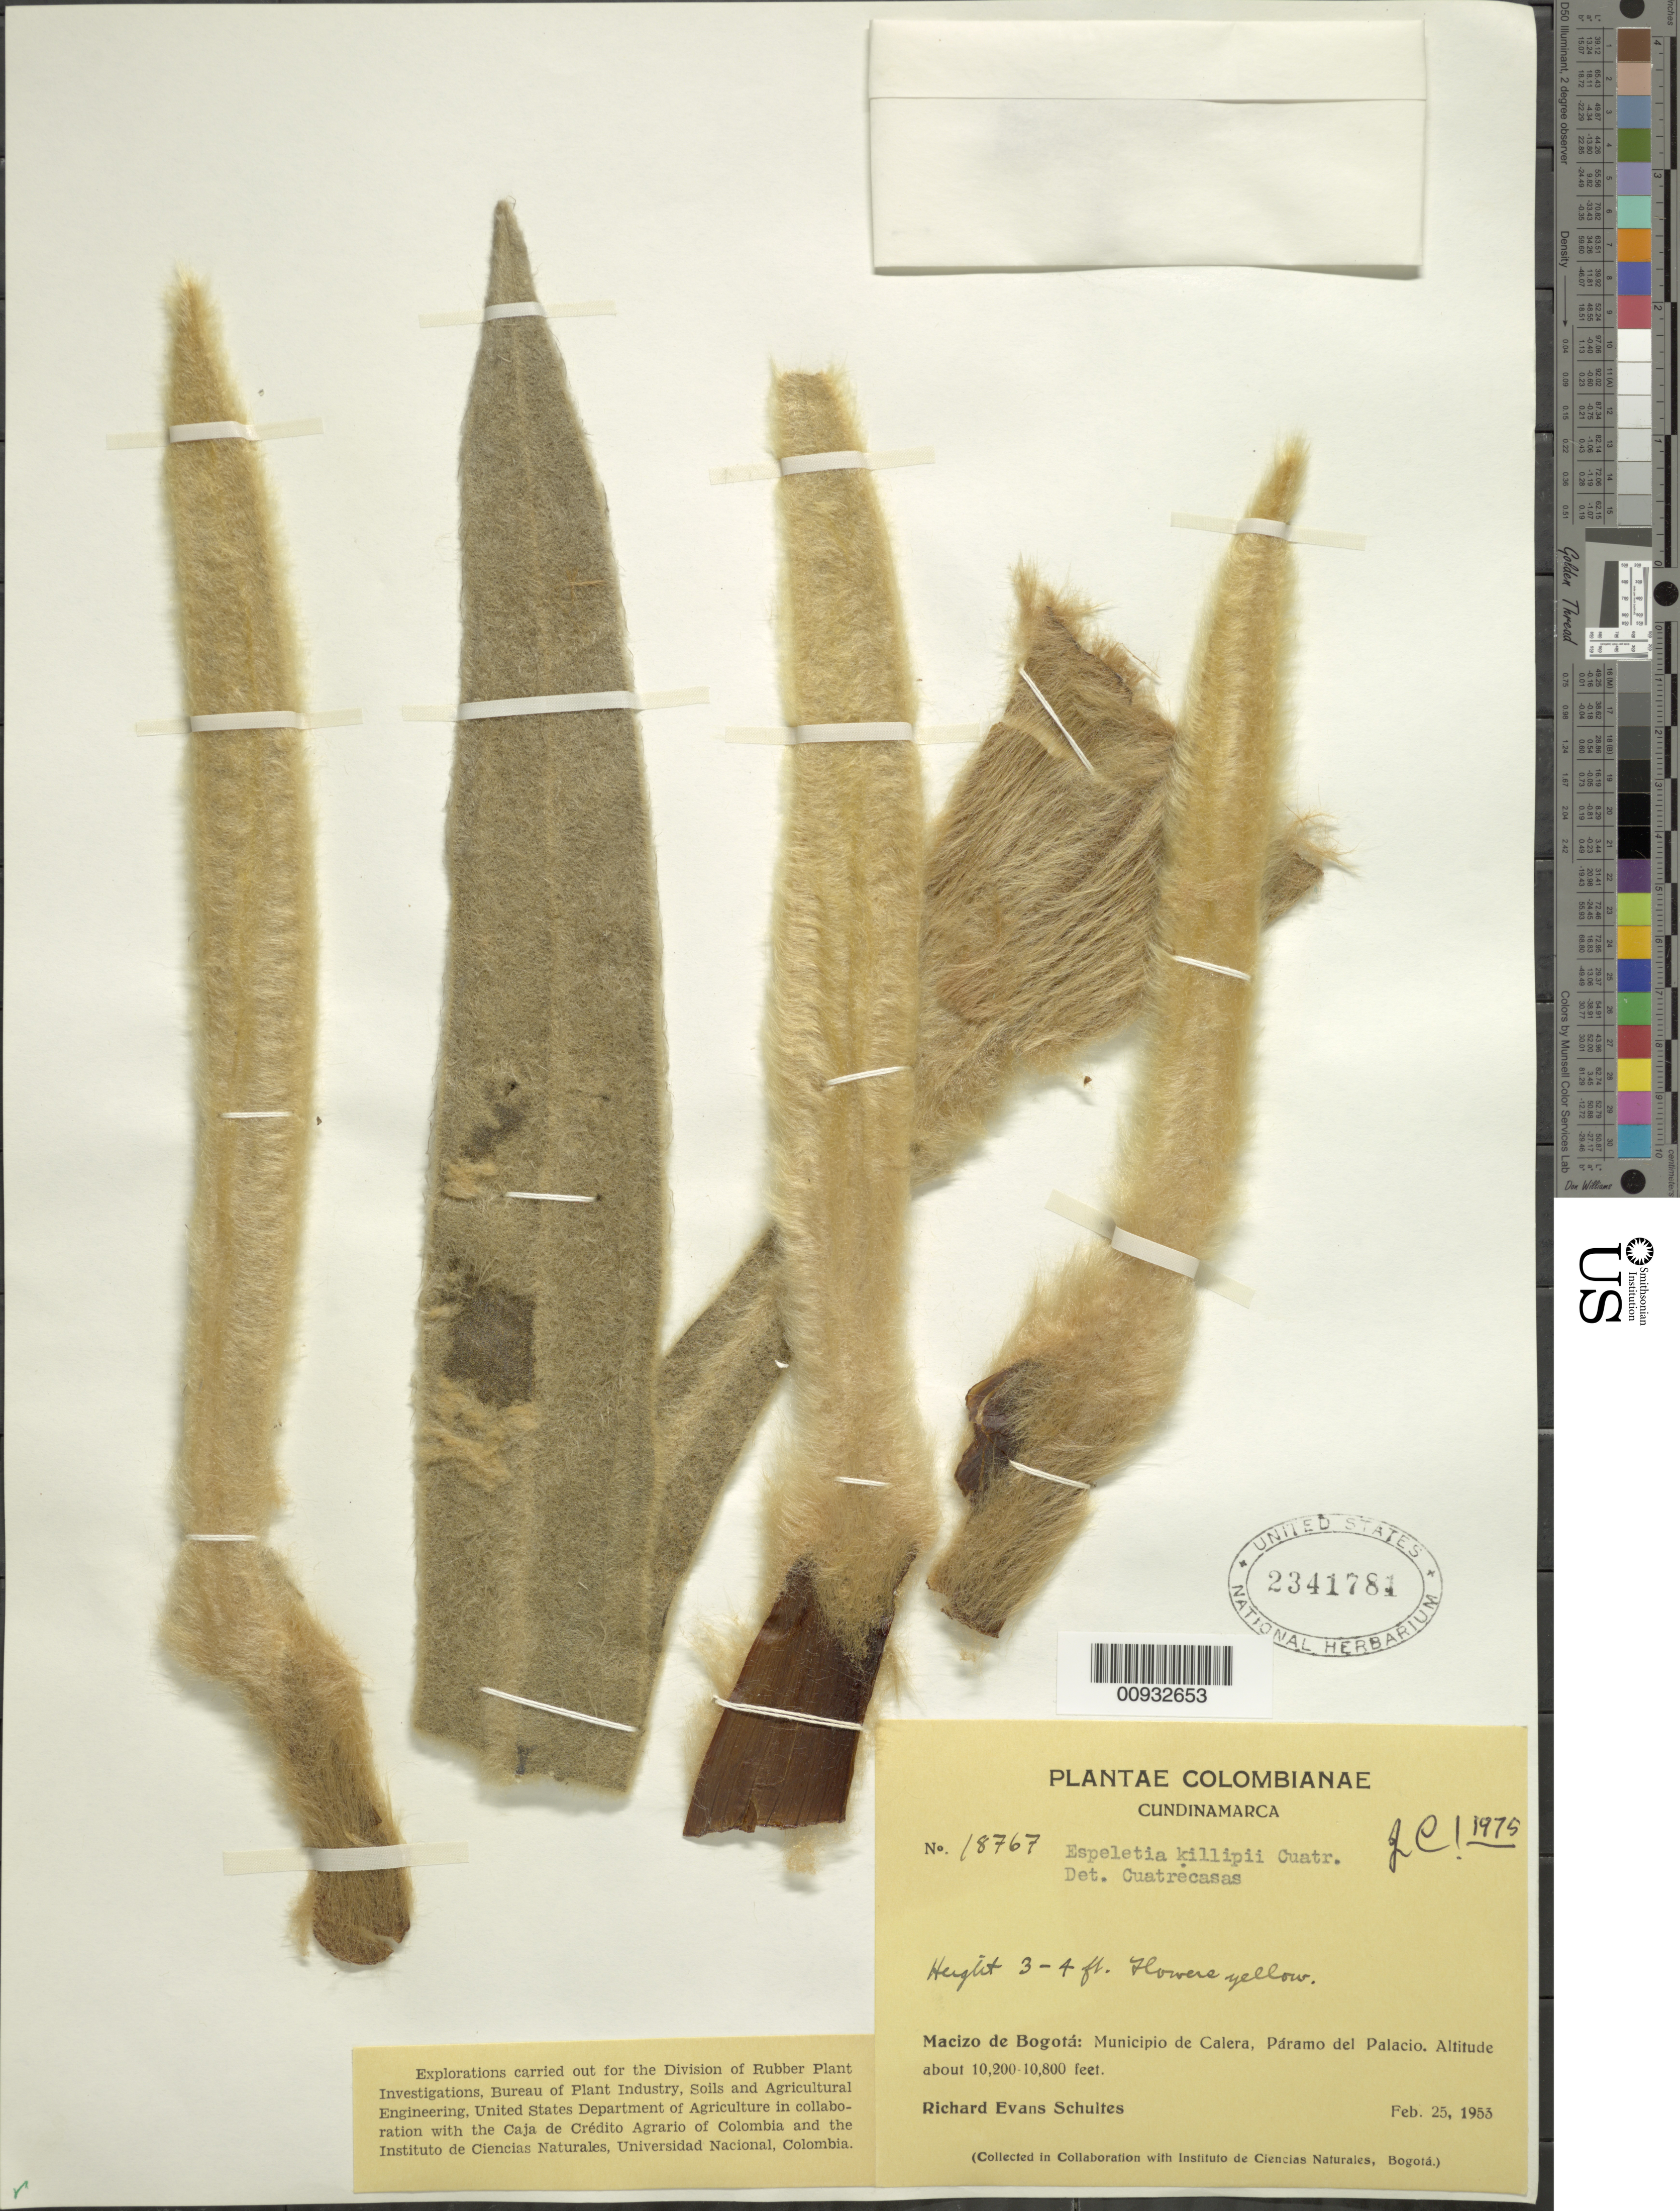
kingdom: Plantae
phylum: Tracheophyta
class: Magnoliopsida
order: Asterales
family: Asteraceae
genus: Espeletia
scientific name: Espeletia killipii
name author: Cuatrec.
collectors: R. E. Schultes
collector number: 18767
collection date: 1953-02-25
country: Colombia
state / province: Cundinamarca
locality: Macizo de Bogota: Municipio de Calera, Paramo del Palacio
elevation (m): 3109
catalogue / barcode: US 2341781